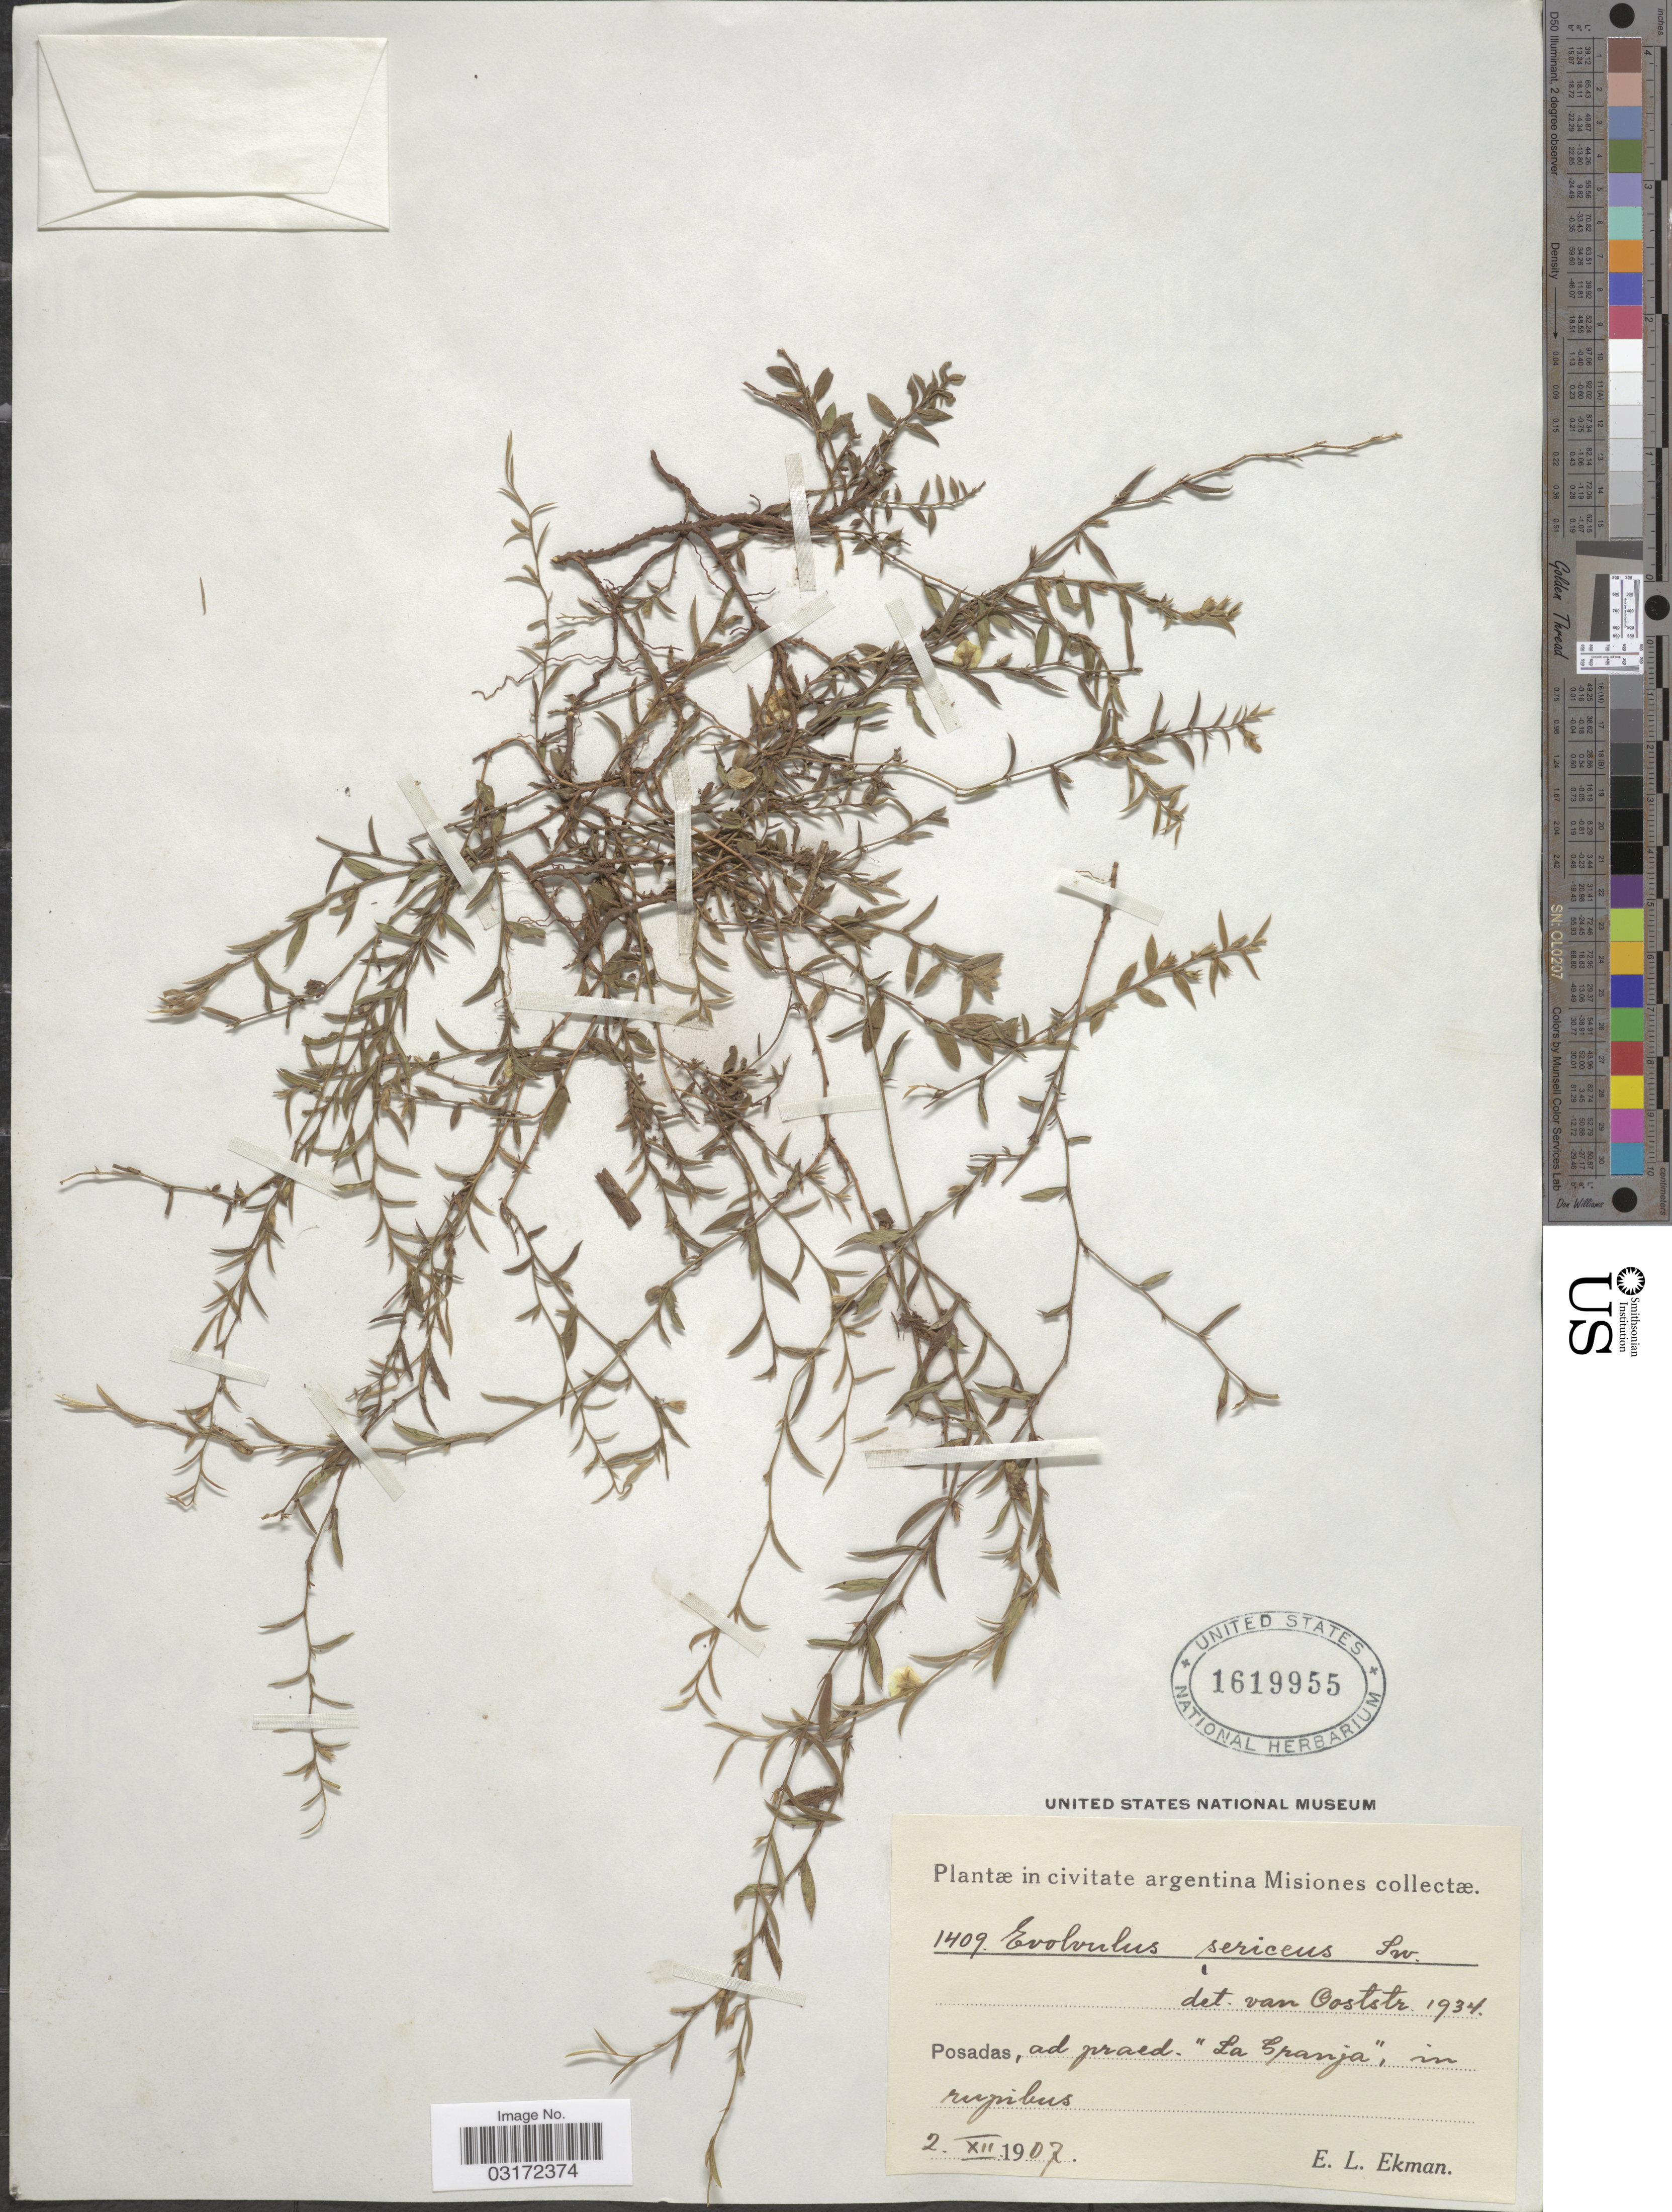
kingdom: Plantae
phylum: Tracheophyta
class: Magnoliopsida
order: Solanales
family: Convolvulaceae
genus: Evolvulus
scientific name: Evolvulus sericeus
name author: Sw.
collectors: E. L. Ekman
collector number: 1409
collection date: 1907-12-02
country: Argentina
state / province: Misiones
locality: Cvitate argentina Misiones. Posadas, ad praed. "La Granja".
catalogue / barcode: US 1619955